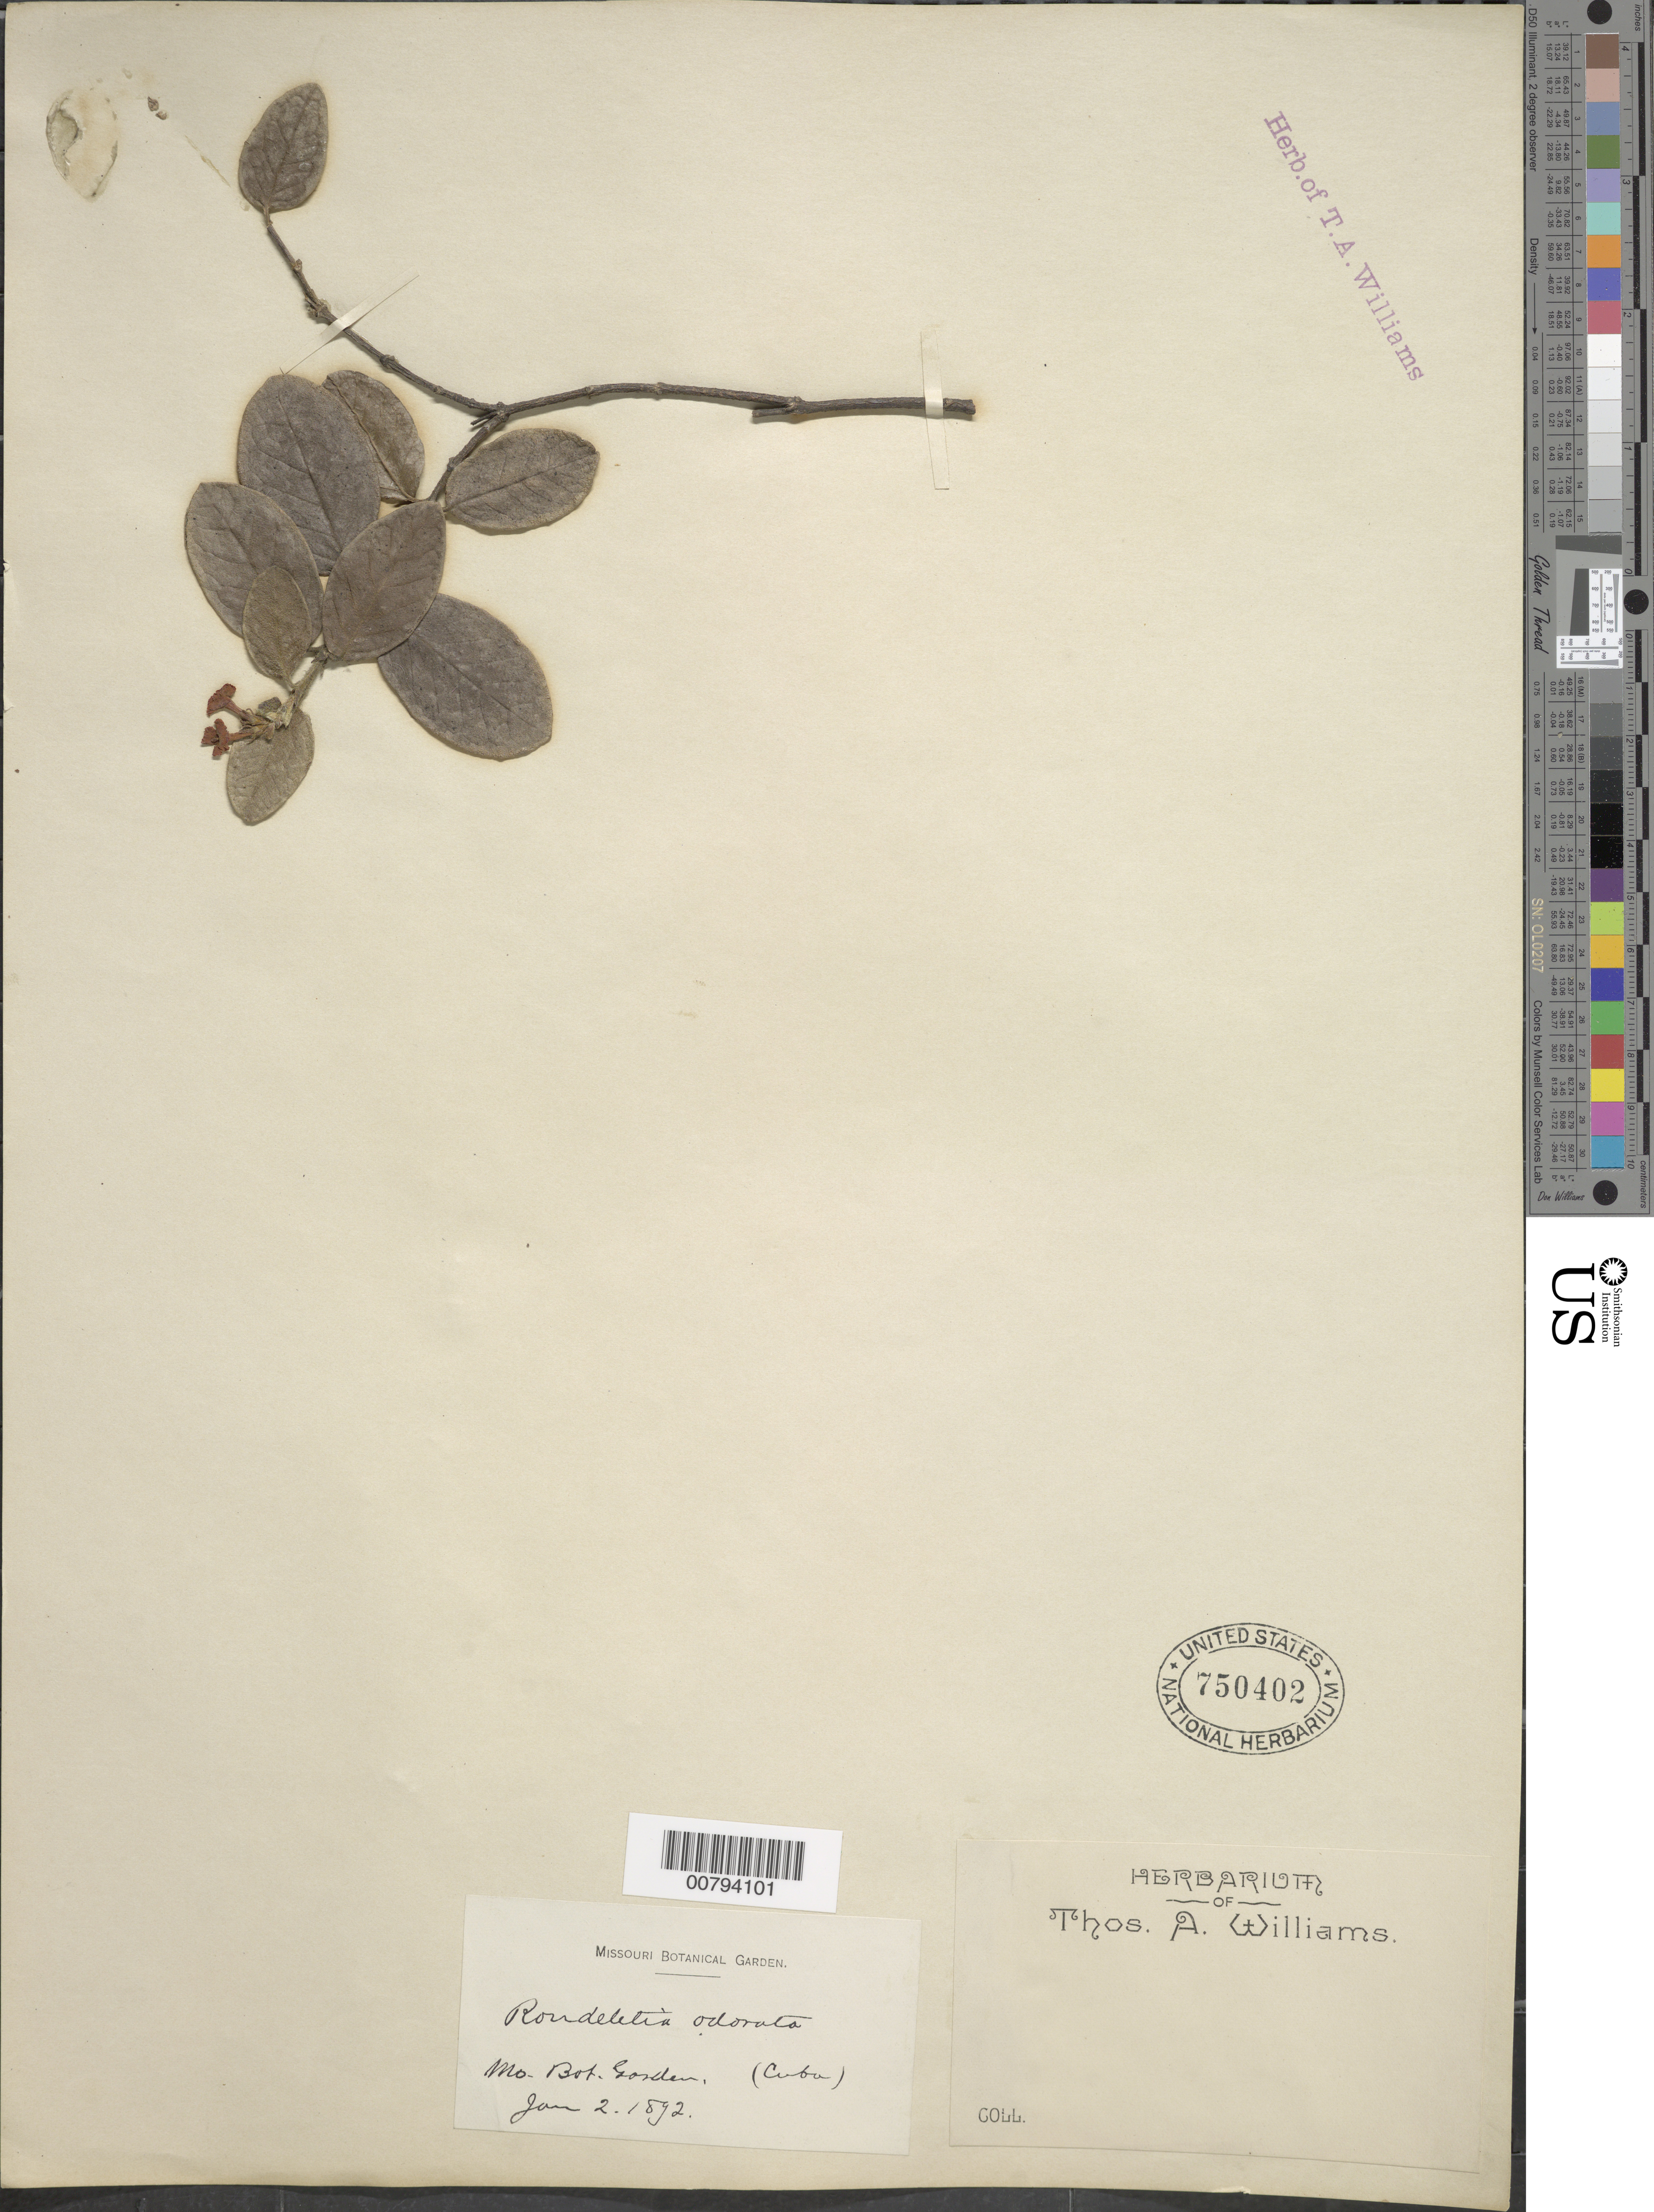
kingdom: Plantae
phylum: Tracheophyta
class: Magnoliopsida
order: Gentianales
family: Rubiaceae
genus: Rondeletia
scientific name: Rondeletia odorata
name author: Jacq.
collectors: T. A. Williams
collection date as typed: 02 Jan 1892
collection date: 1892-01-02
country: Cuba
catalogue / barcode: US 750402